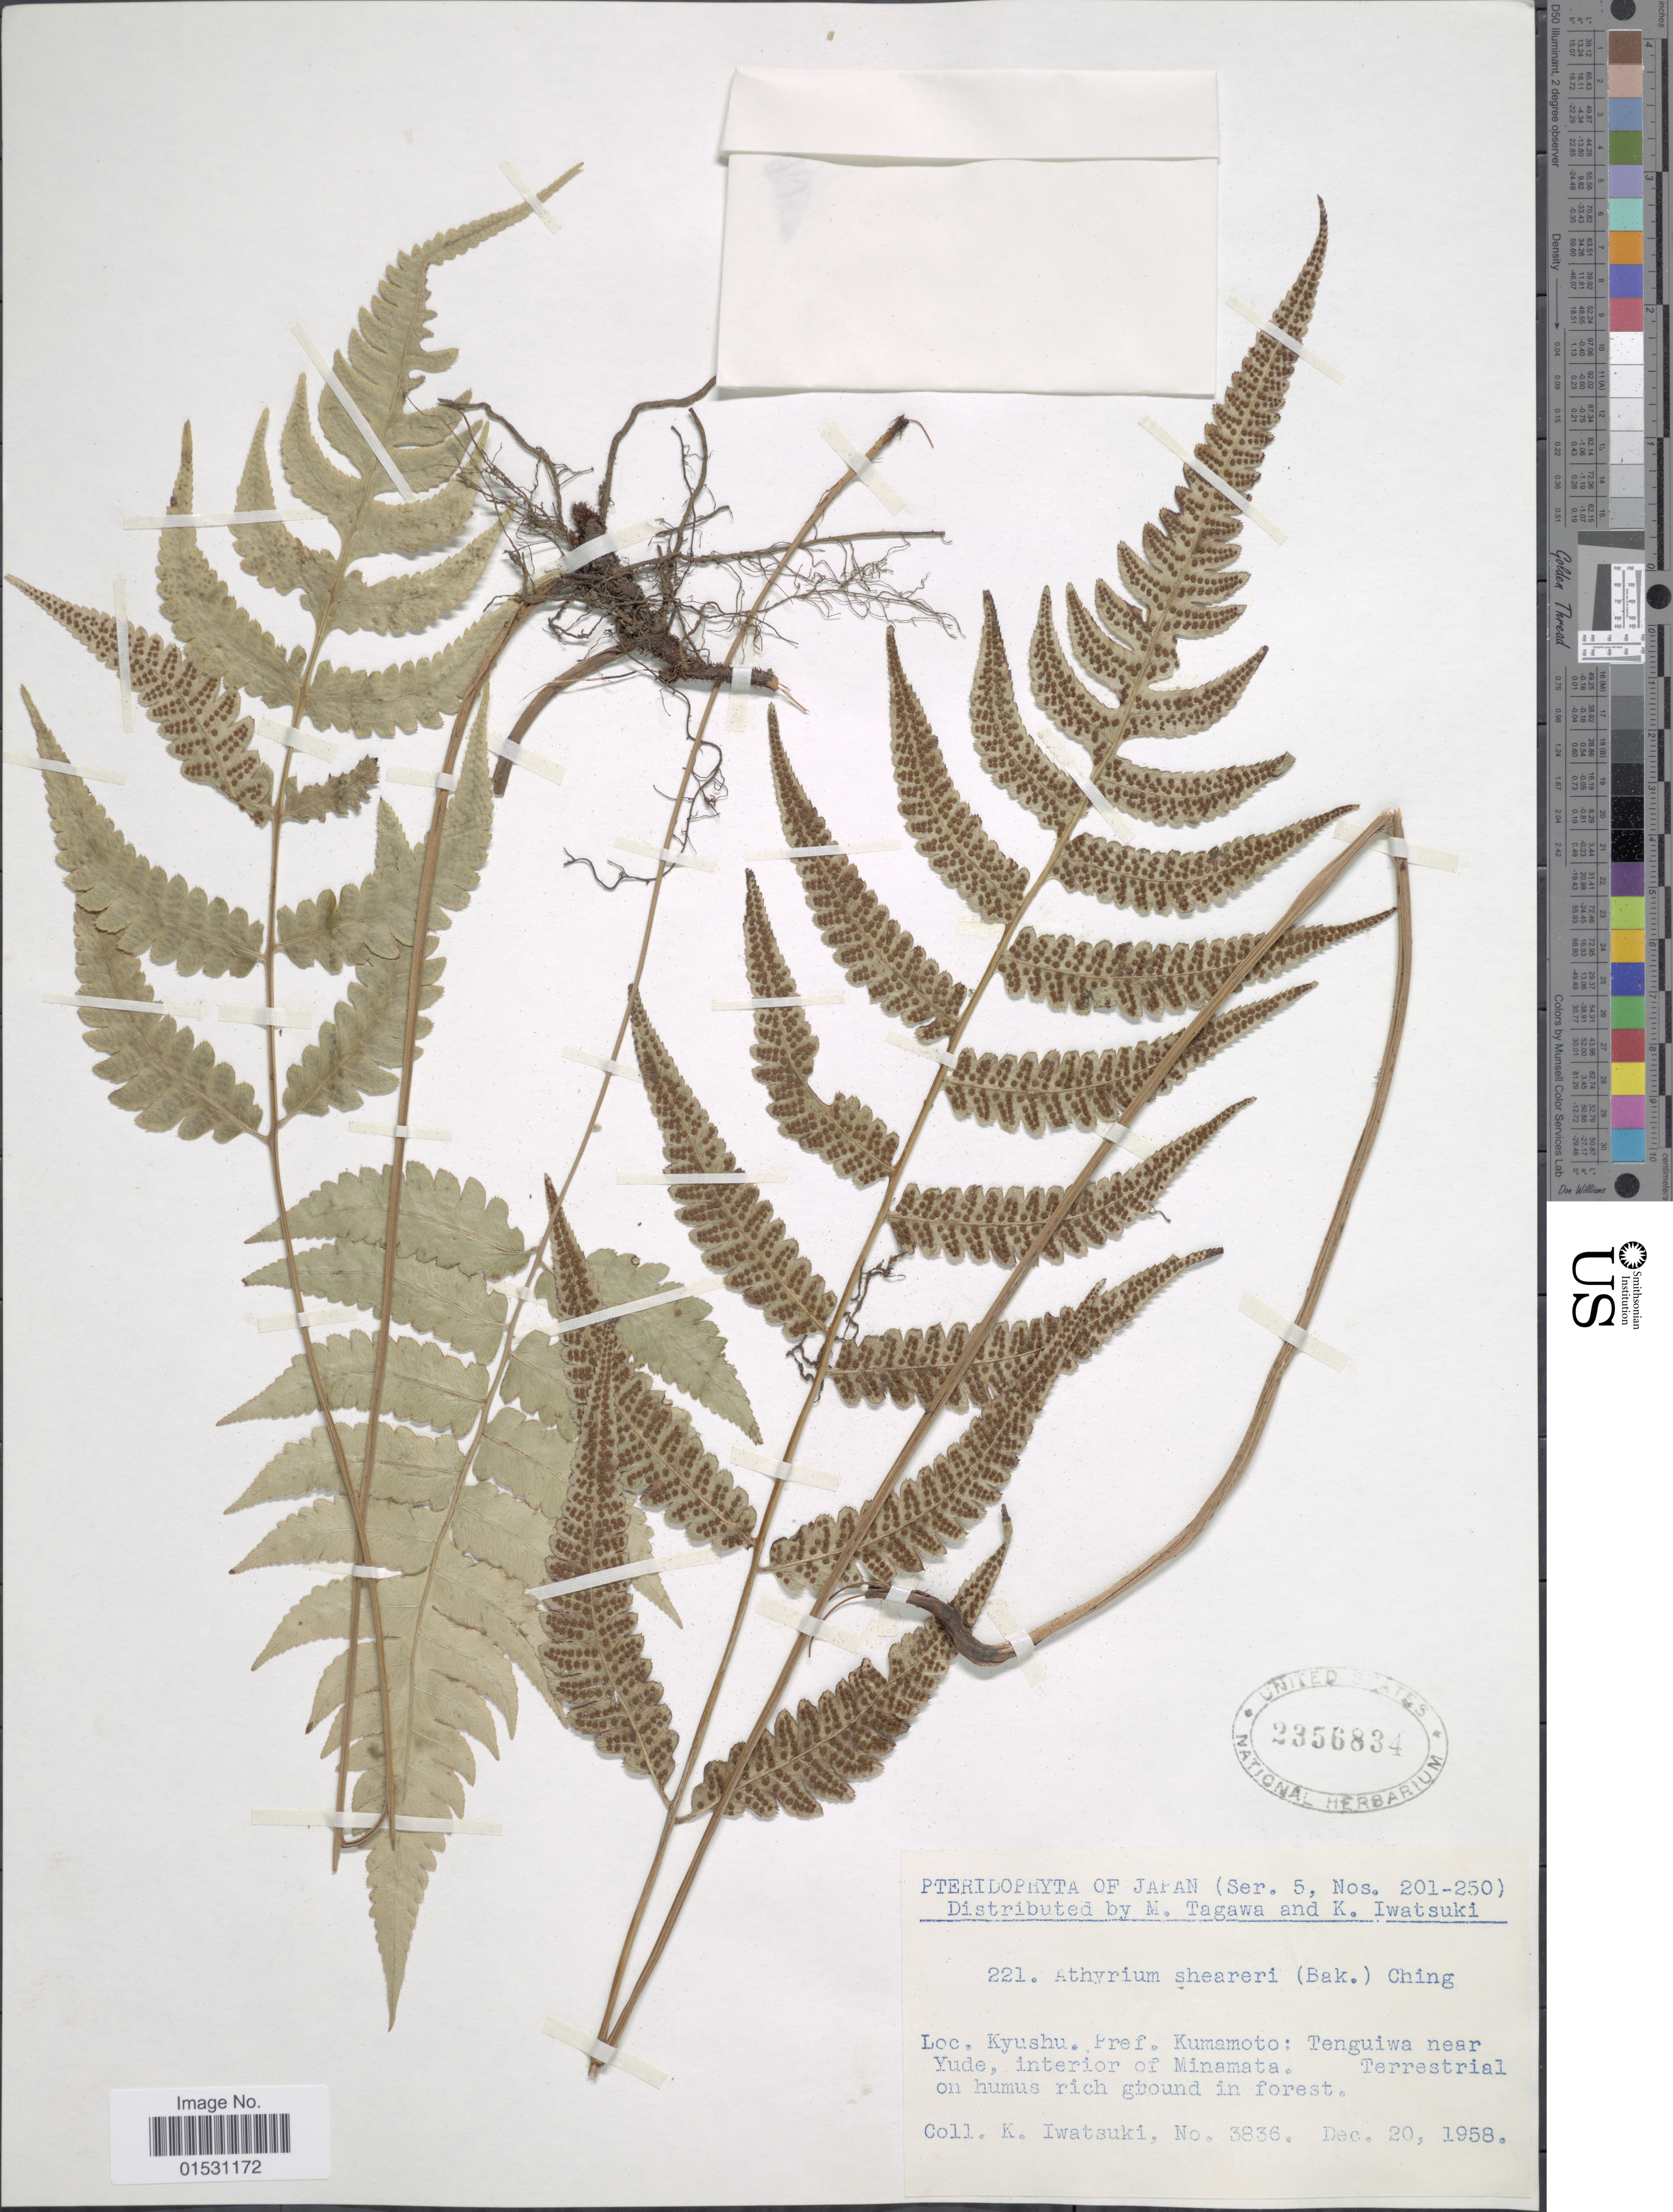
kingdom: Plantae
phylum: Tracheophyta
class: Polypodiopsida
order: Polypodiales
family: Athyriaceae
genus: Athyrium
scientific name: Athyrium sheareri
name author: (Baker)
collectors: K. Iwatsuki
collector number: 3836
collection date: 1958-12-20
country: Japan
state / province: Kumamoto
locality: Kyushu. Pref. Kumamoto: Tenguiwa near Yude, interior of Minamata.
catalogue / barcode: US 2356834